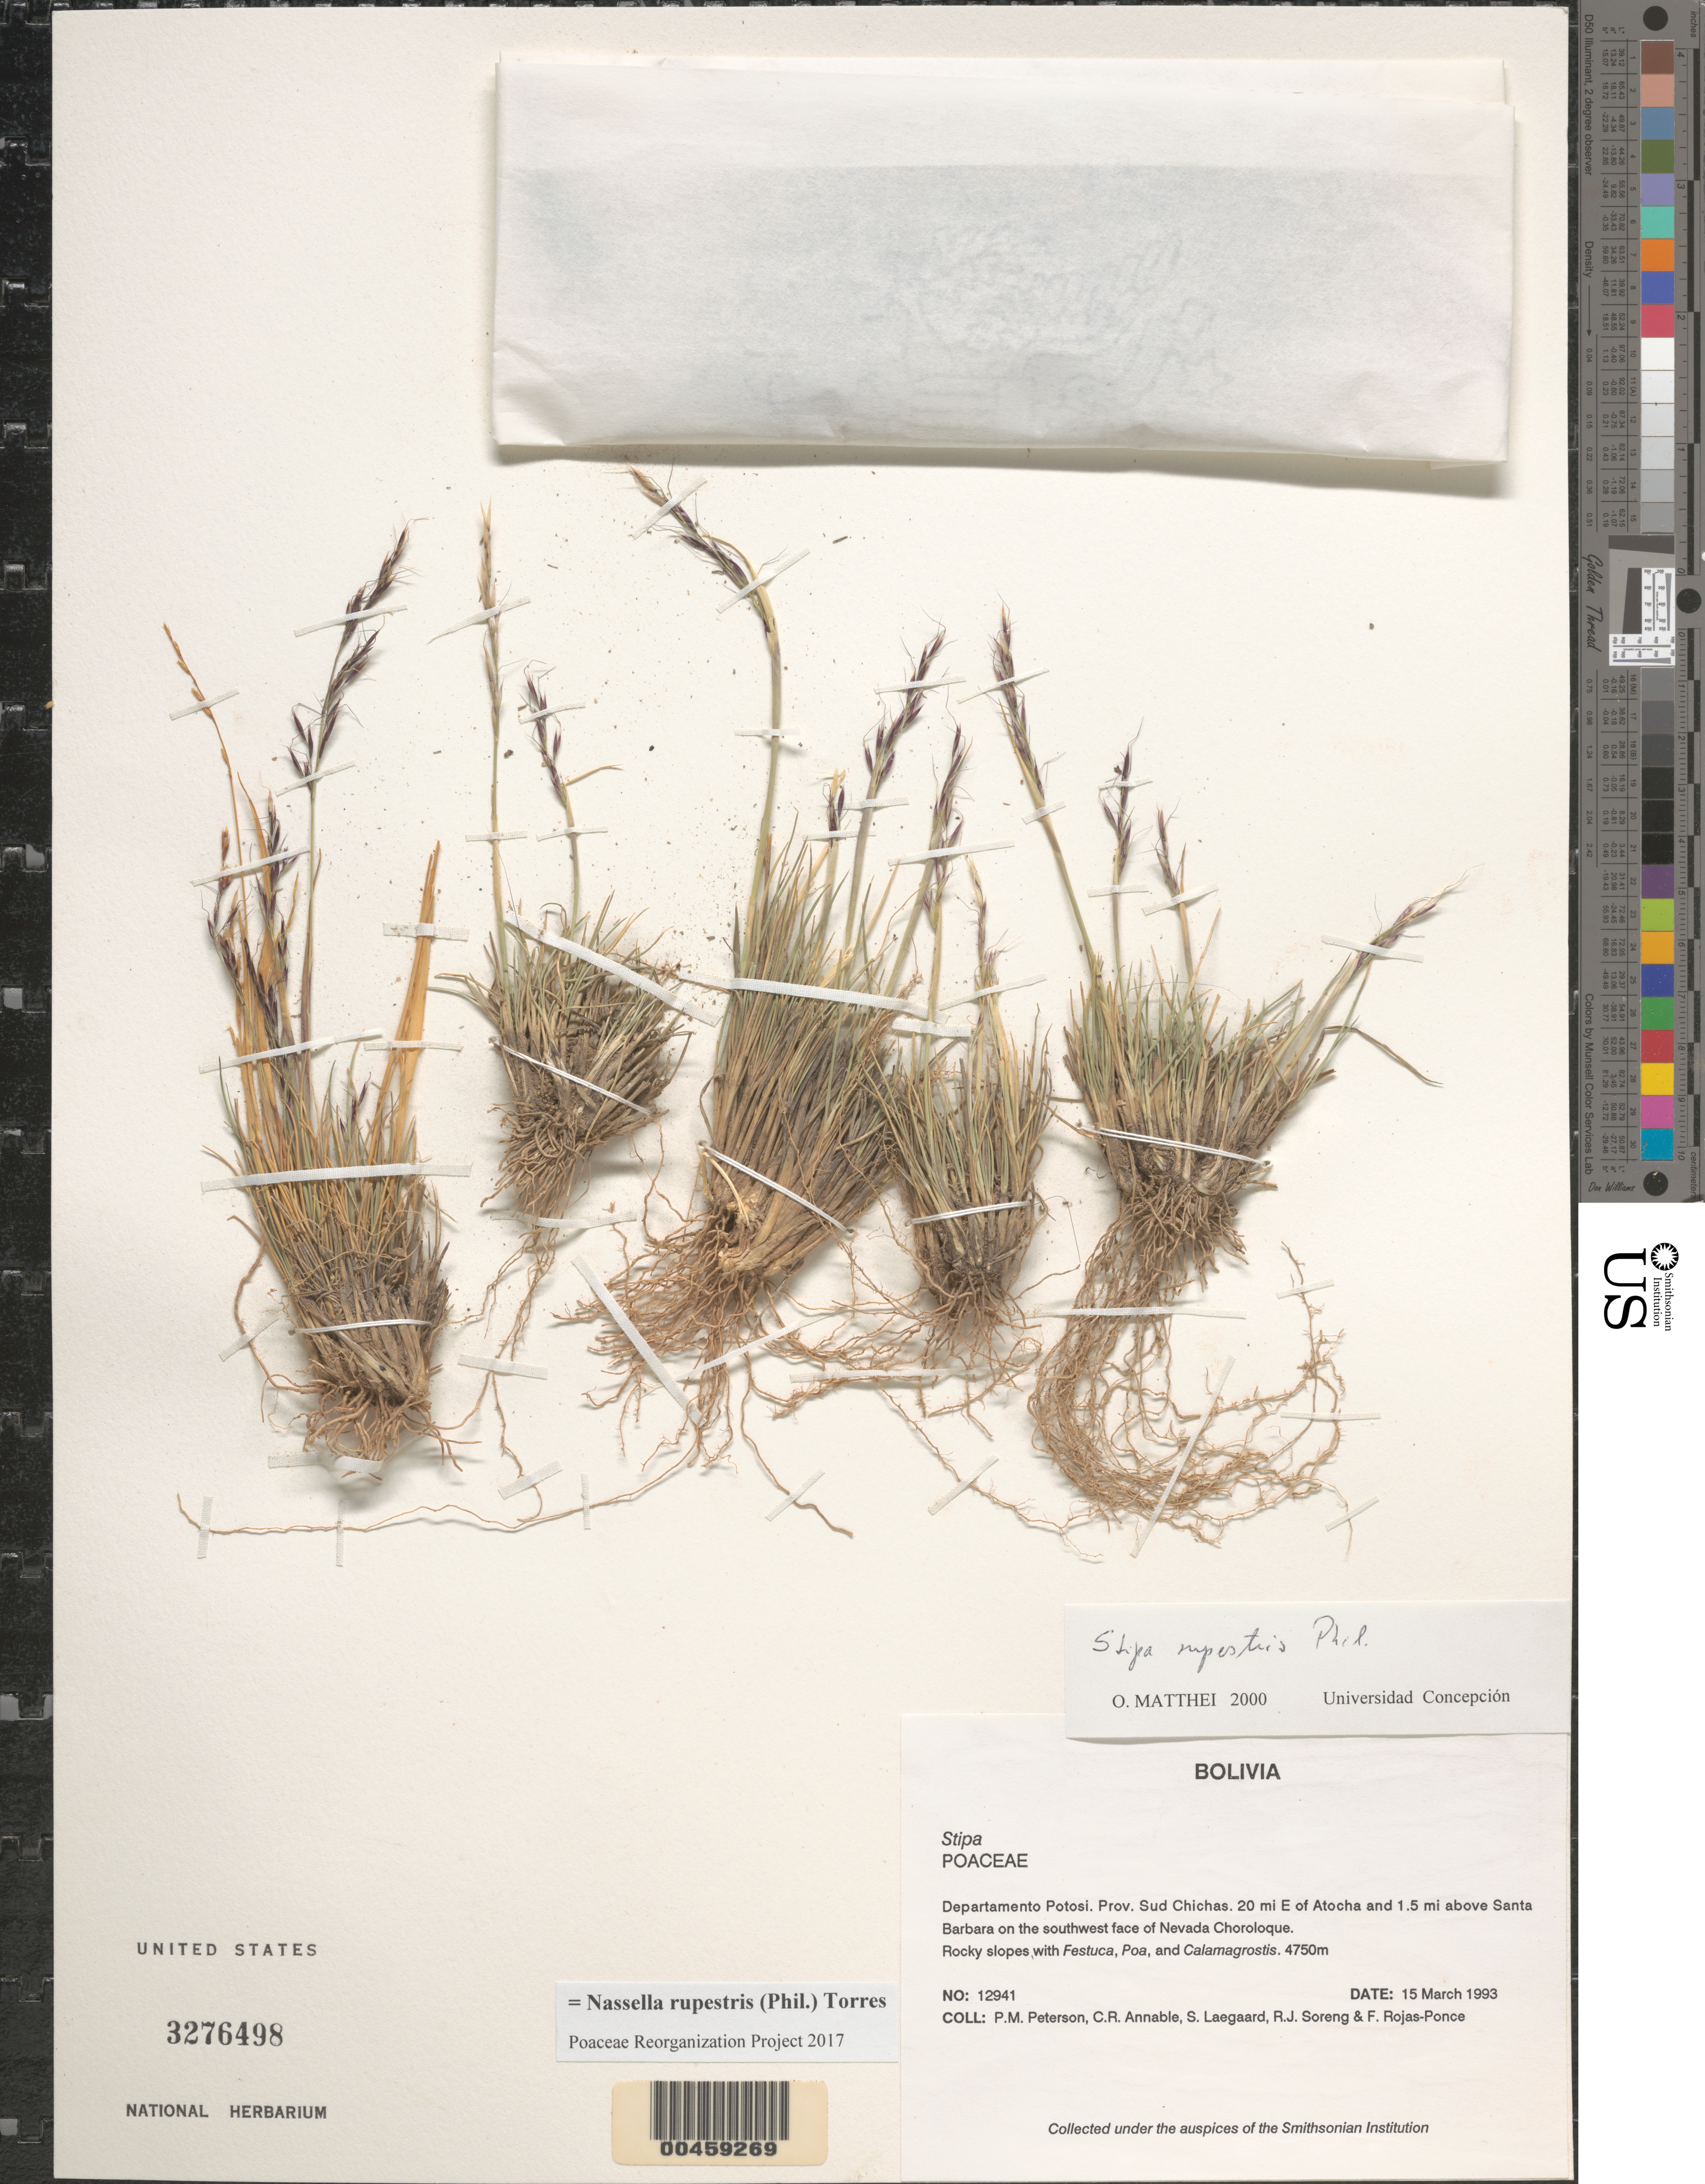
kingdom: Plantae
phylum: Tracheophyta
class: Liliopsida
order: Poales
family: Poaceae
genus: Nassella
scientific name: Nassella rupestris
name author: (Phil.) A.M. Torres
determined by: Poaceae Reorganization Project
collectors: P. M. Peterson, C. R. Annable, S. Lægaard, R. J. Soreng & F. Rojas-Ponce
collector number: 12941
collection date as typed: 15 Mar 1993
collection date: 1993-03-15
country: Bolivia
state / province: Potosí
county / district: Sud Chichas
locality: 20 mi E of Atocha and 1.5 mi above Santa Barbara on the SW face of Nevada Choroloque.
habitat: Rocky slopes with Festuca, Poa, and Calamagrostis.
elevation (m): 4750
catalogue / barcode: US 3276498